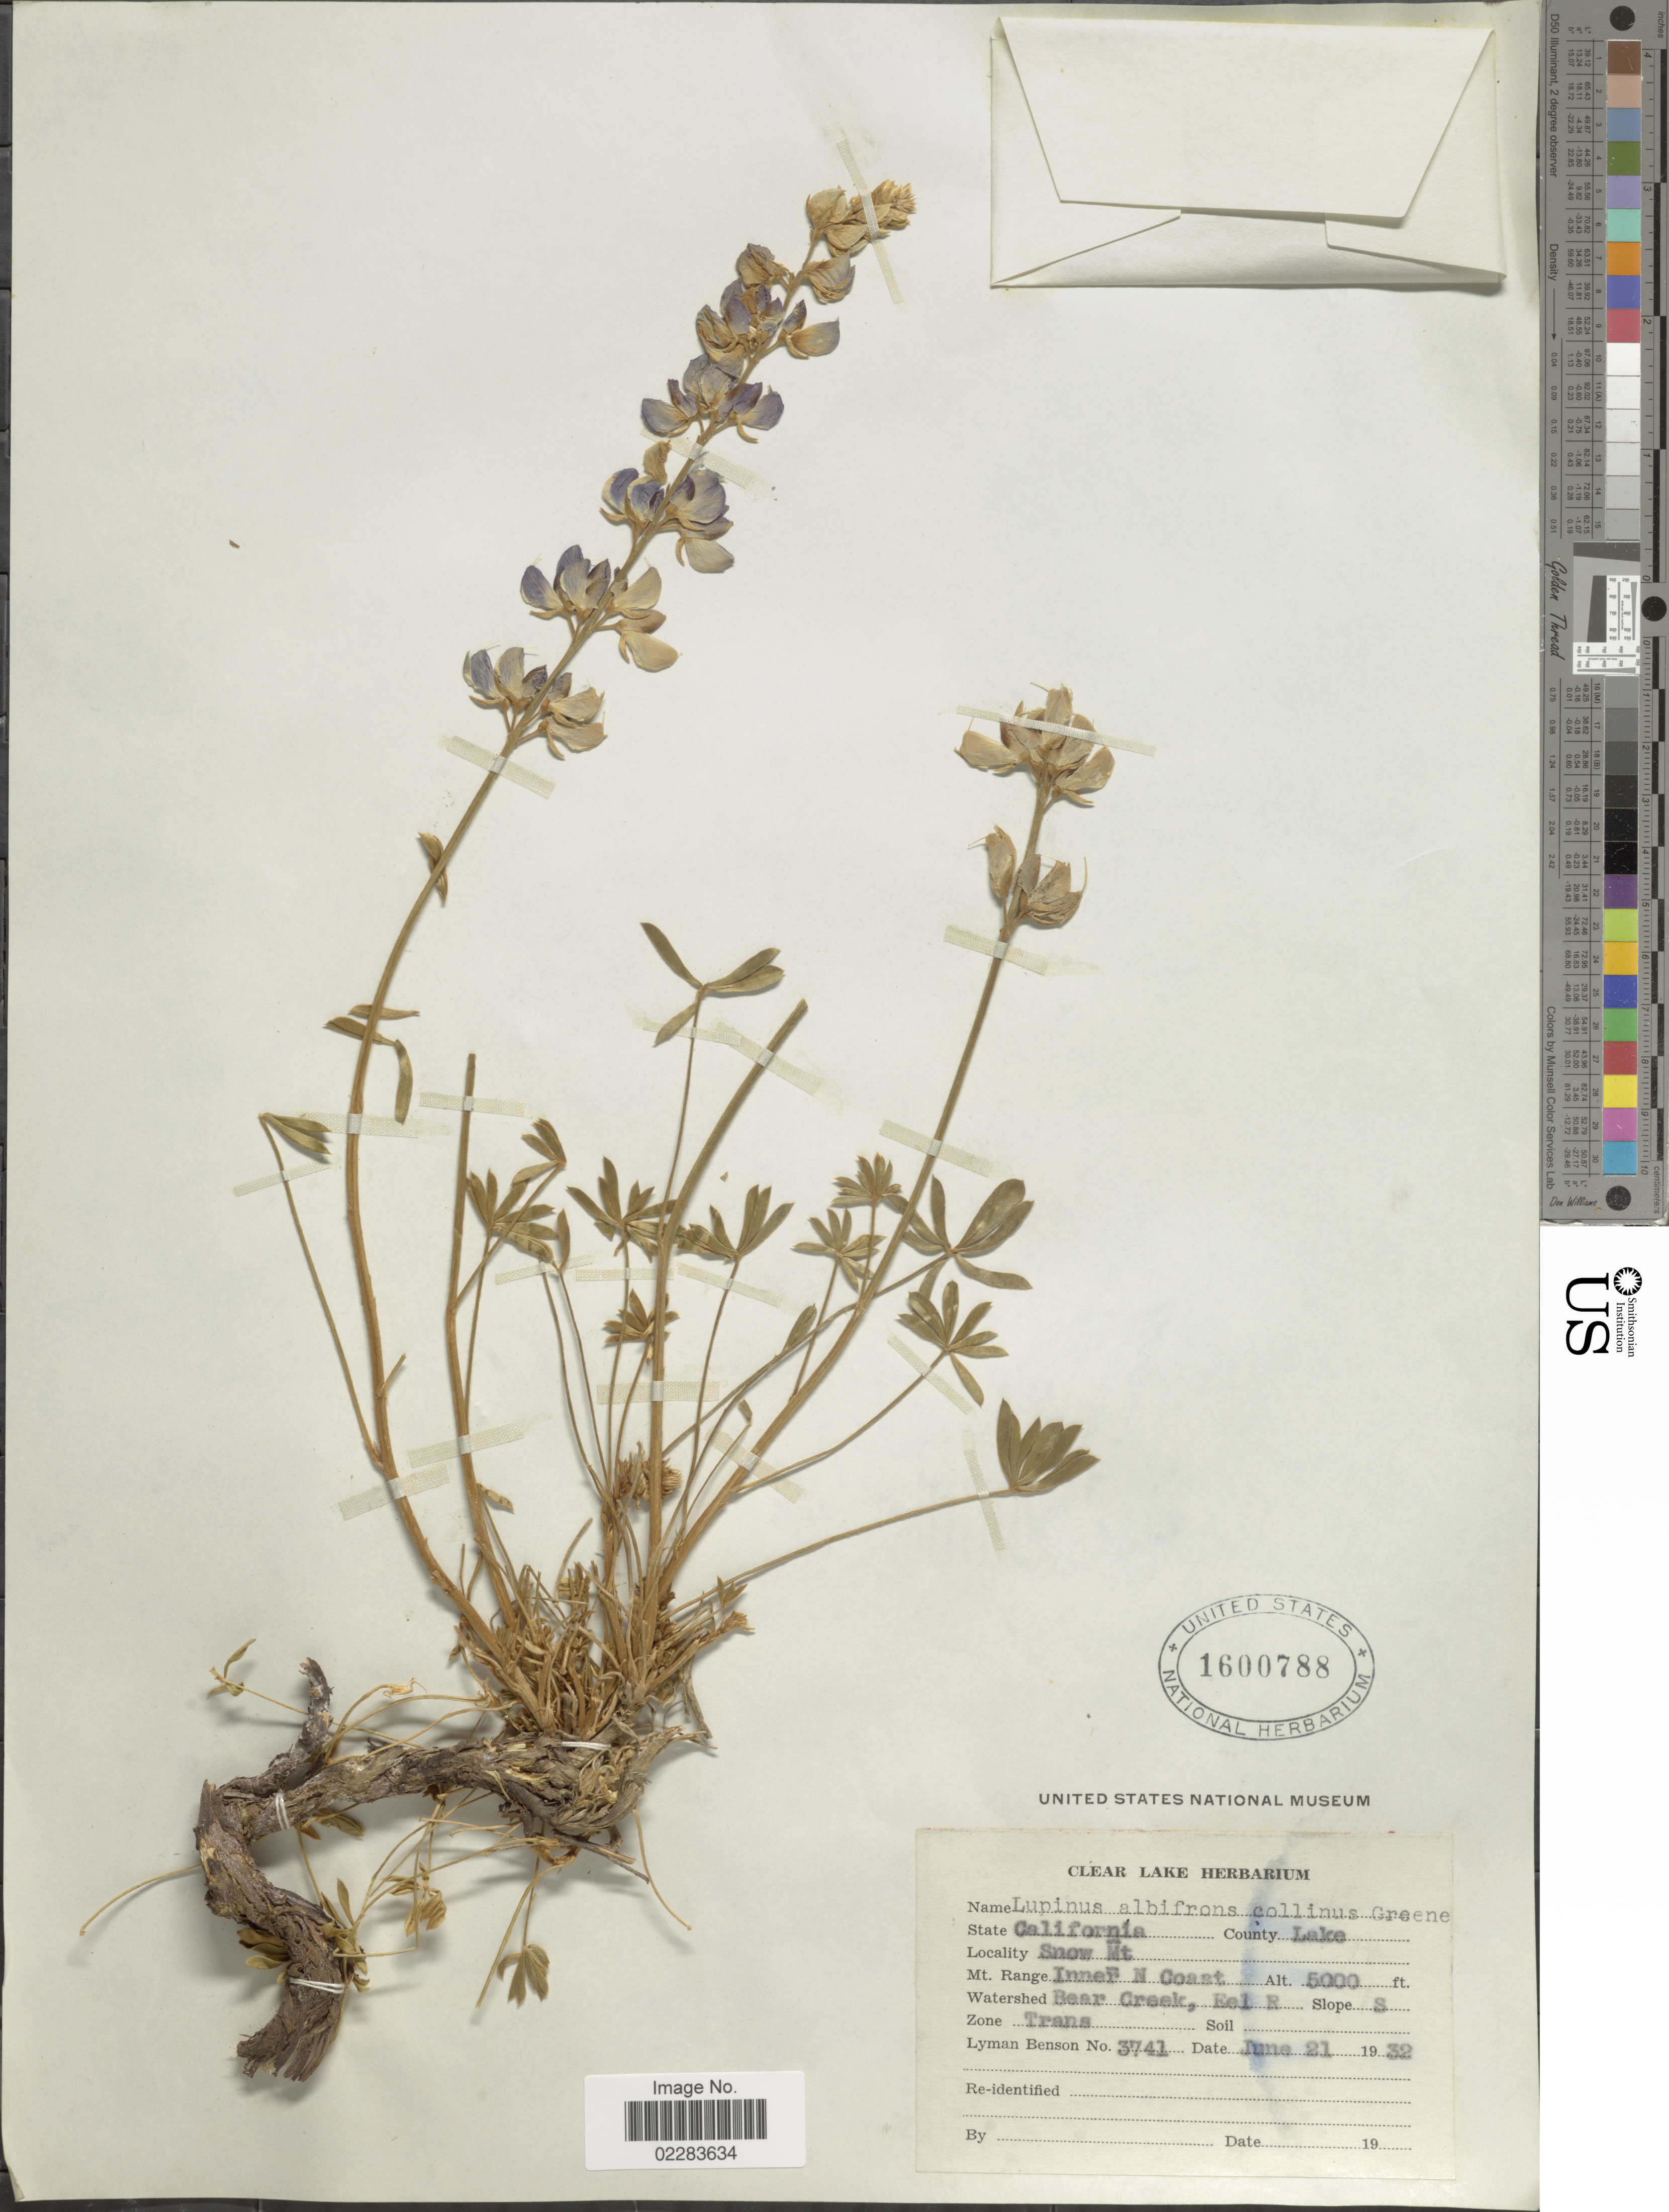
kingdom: Plantae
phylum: Tracheophyta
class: Magnoliopsida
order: Fabales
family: Fabaceae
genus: Lupinus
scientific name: Lupinus albifrons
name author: Benth.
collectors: L. D. Benson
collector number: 3741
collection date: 1932-06-21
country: United States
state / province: California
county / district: Lake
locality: County: Lake. Snow Mt. Mt. Range. Inner N Coast.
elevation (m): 1524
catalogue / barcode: US 1600788